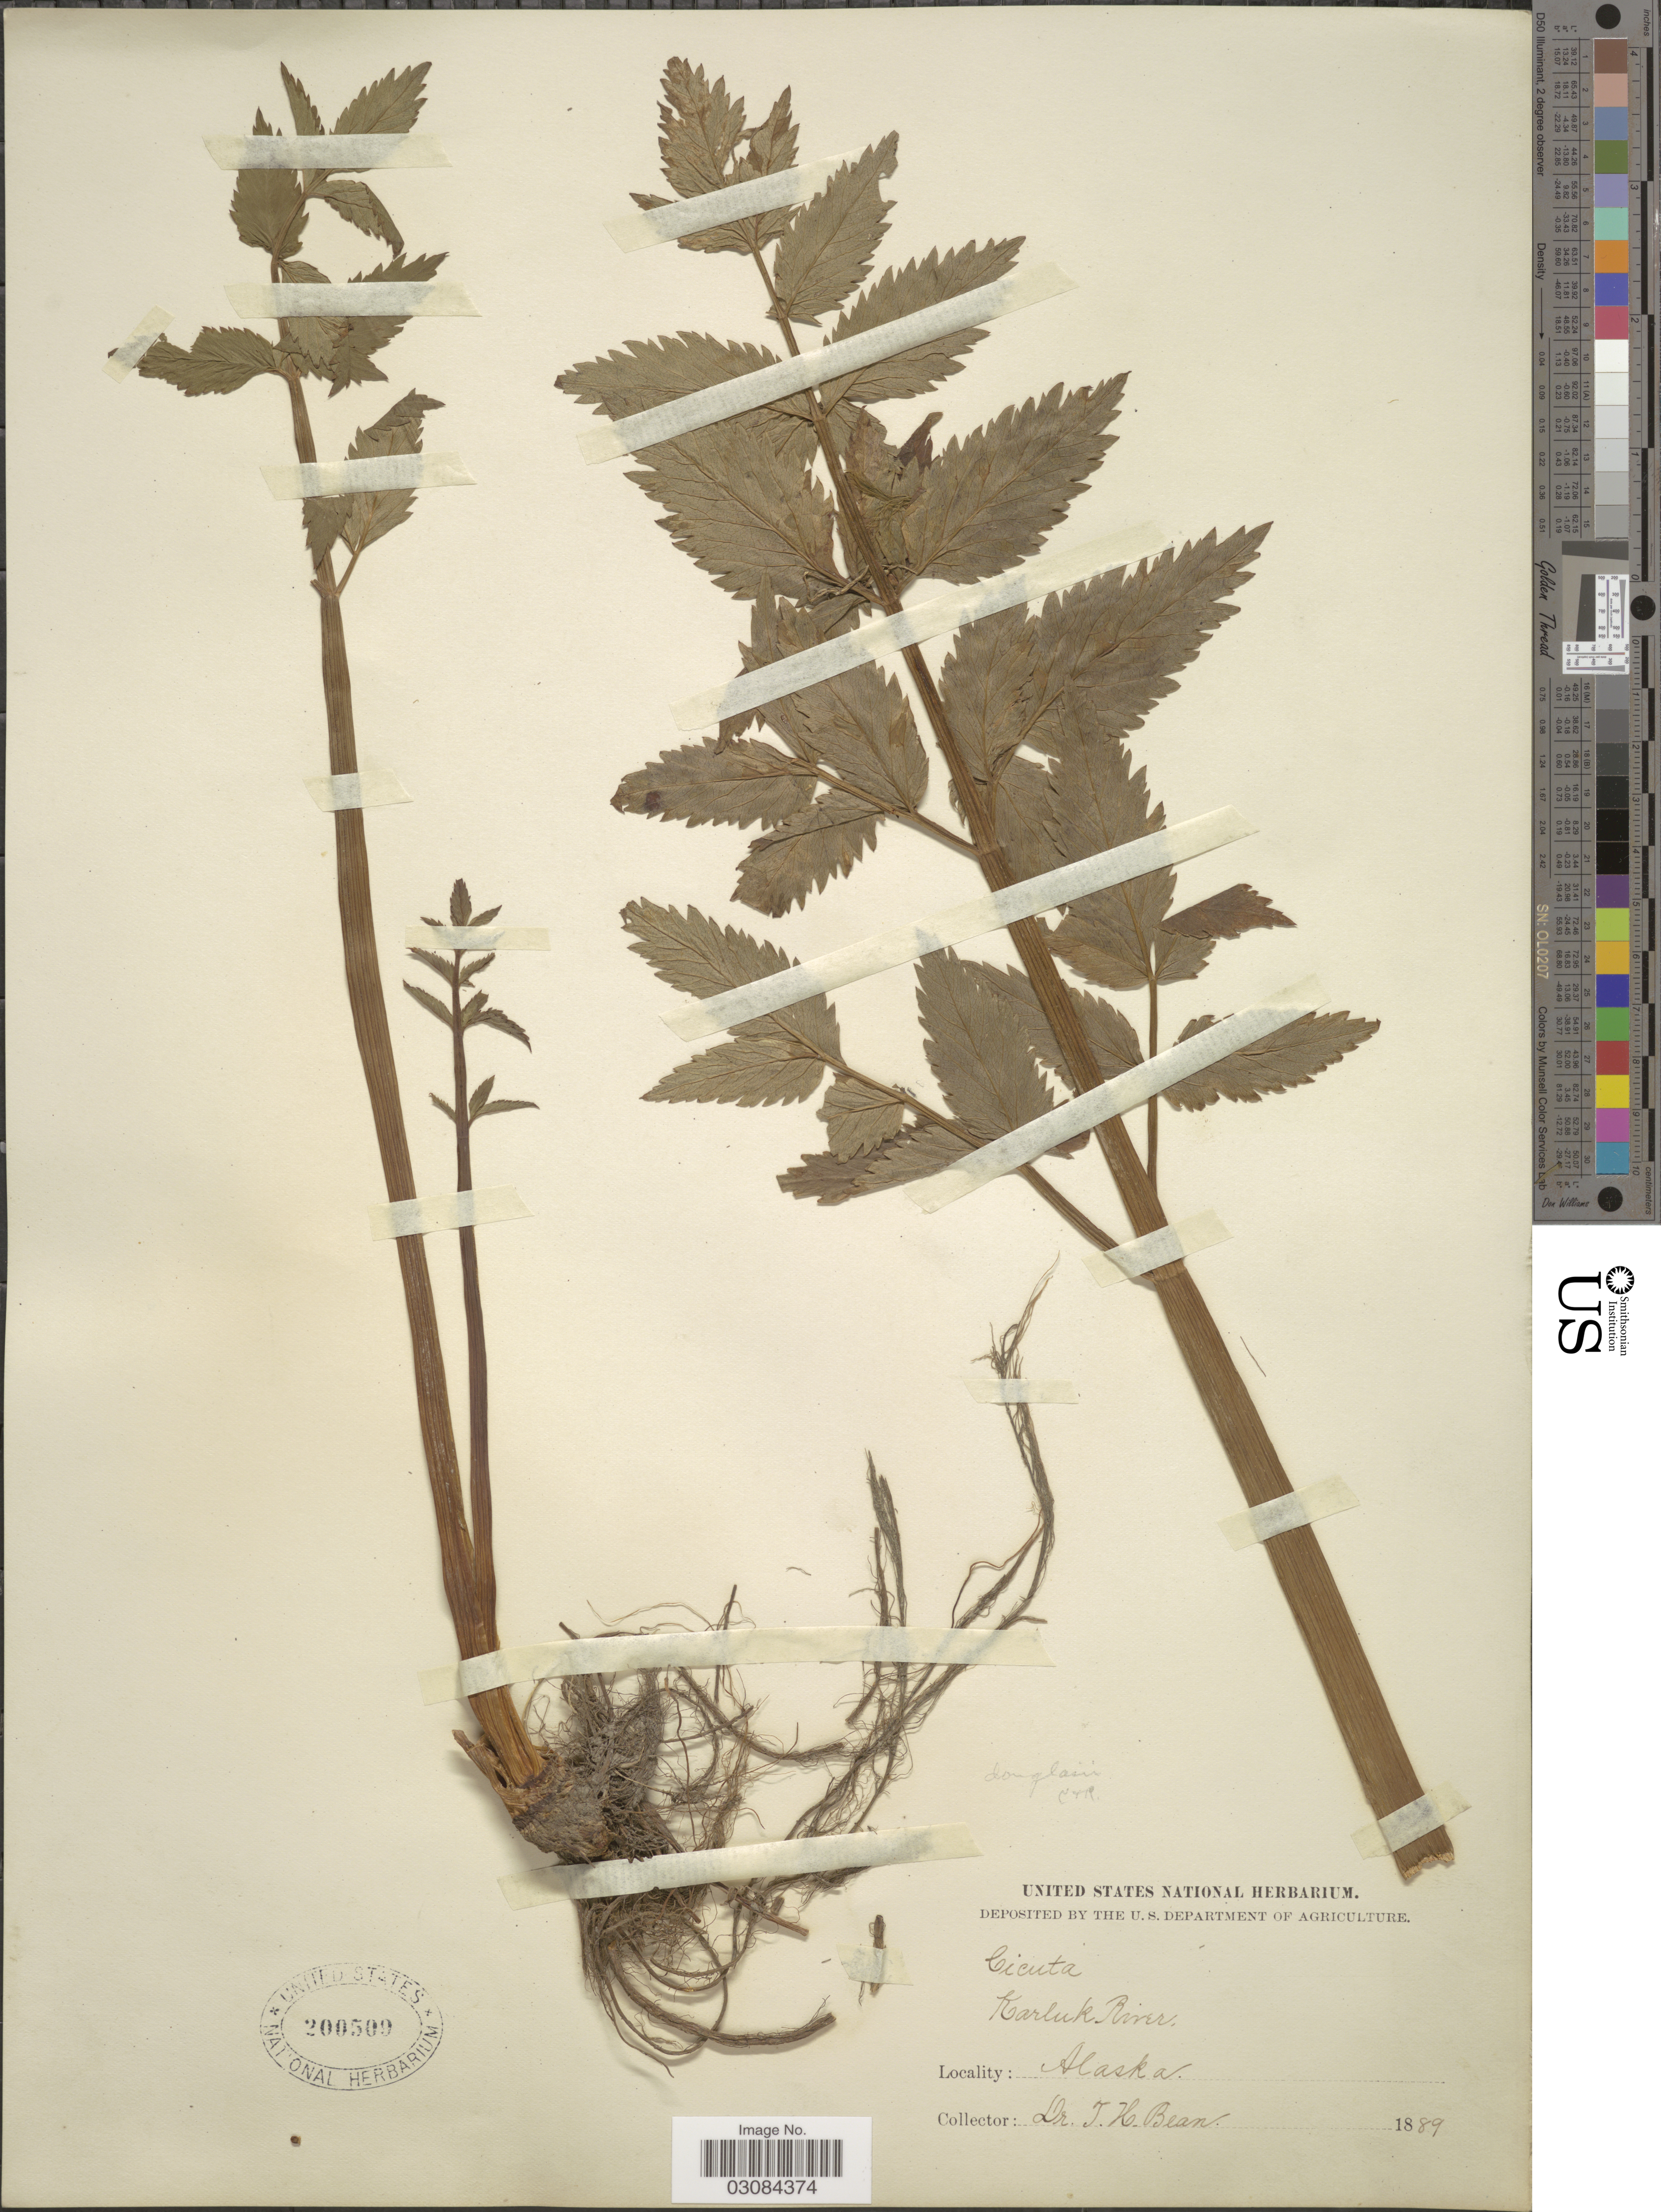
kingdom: Plantae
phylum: Tracheophyta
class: Magnoliopsida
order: Apiales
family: Apiaceae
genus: Cicuta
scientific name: Cicuta douglasii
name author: (DC.) J.M. Coult. & Rose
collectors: T. Bean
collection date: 1889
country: United States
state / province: Alaska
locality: Karluk River.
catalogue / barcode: US 200509